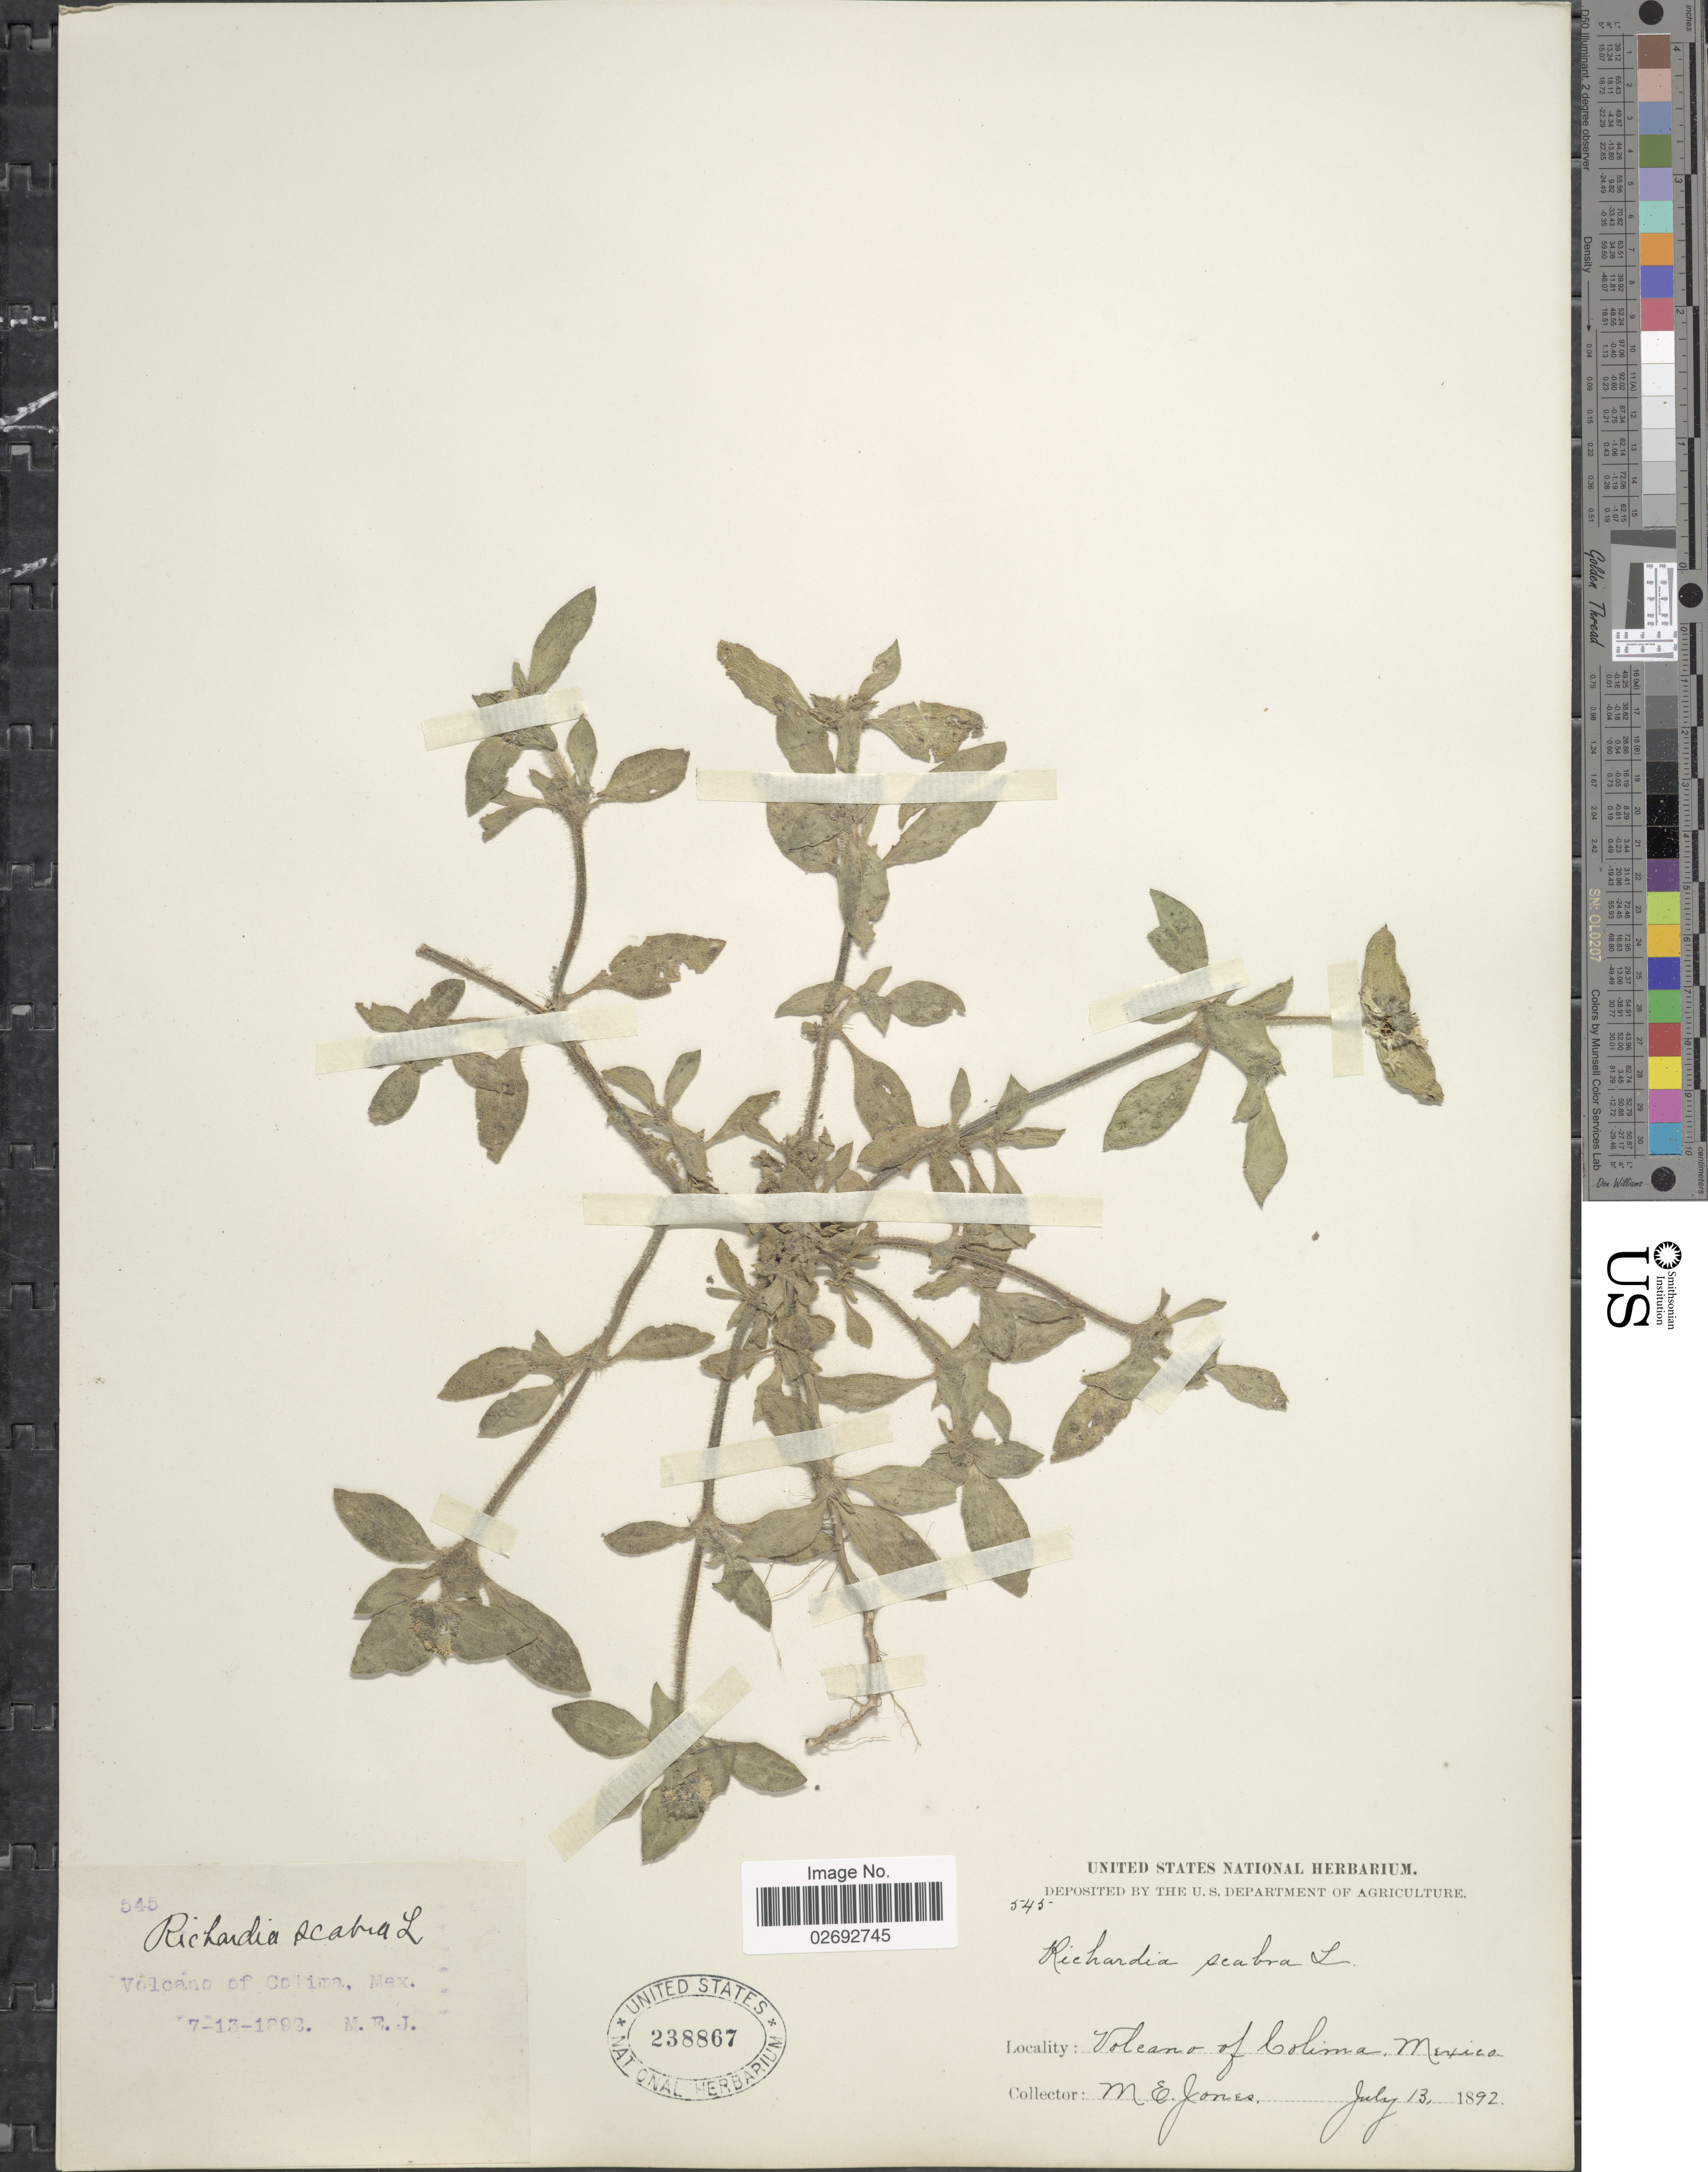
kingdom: Plantae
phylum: Tracheophyta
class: Magnoliopsida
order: Gentianales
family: Rubiaceae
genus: Richardia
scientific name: Richardia scabra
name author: L.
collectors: M. E. Jones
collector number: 545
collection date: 1892-07-13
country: Mexico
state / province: Jalisco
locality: Volcano of Colima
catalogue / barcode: US 238867